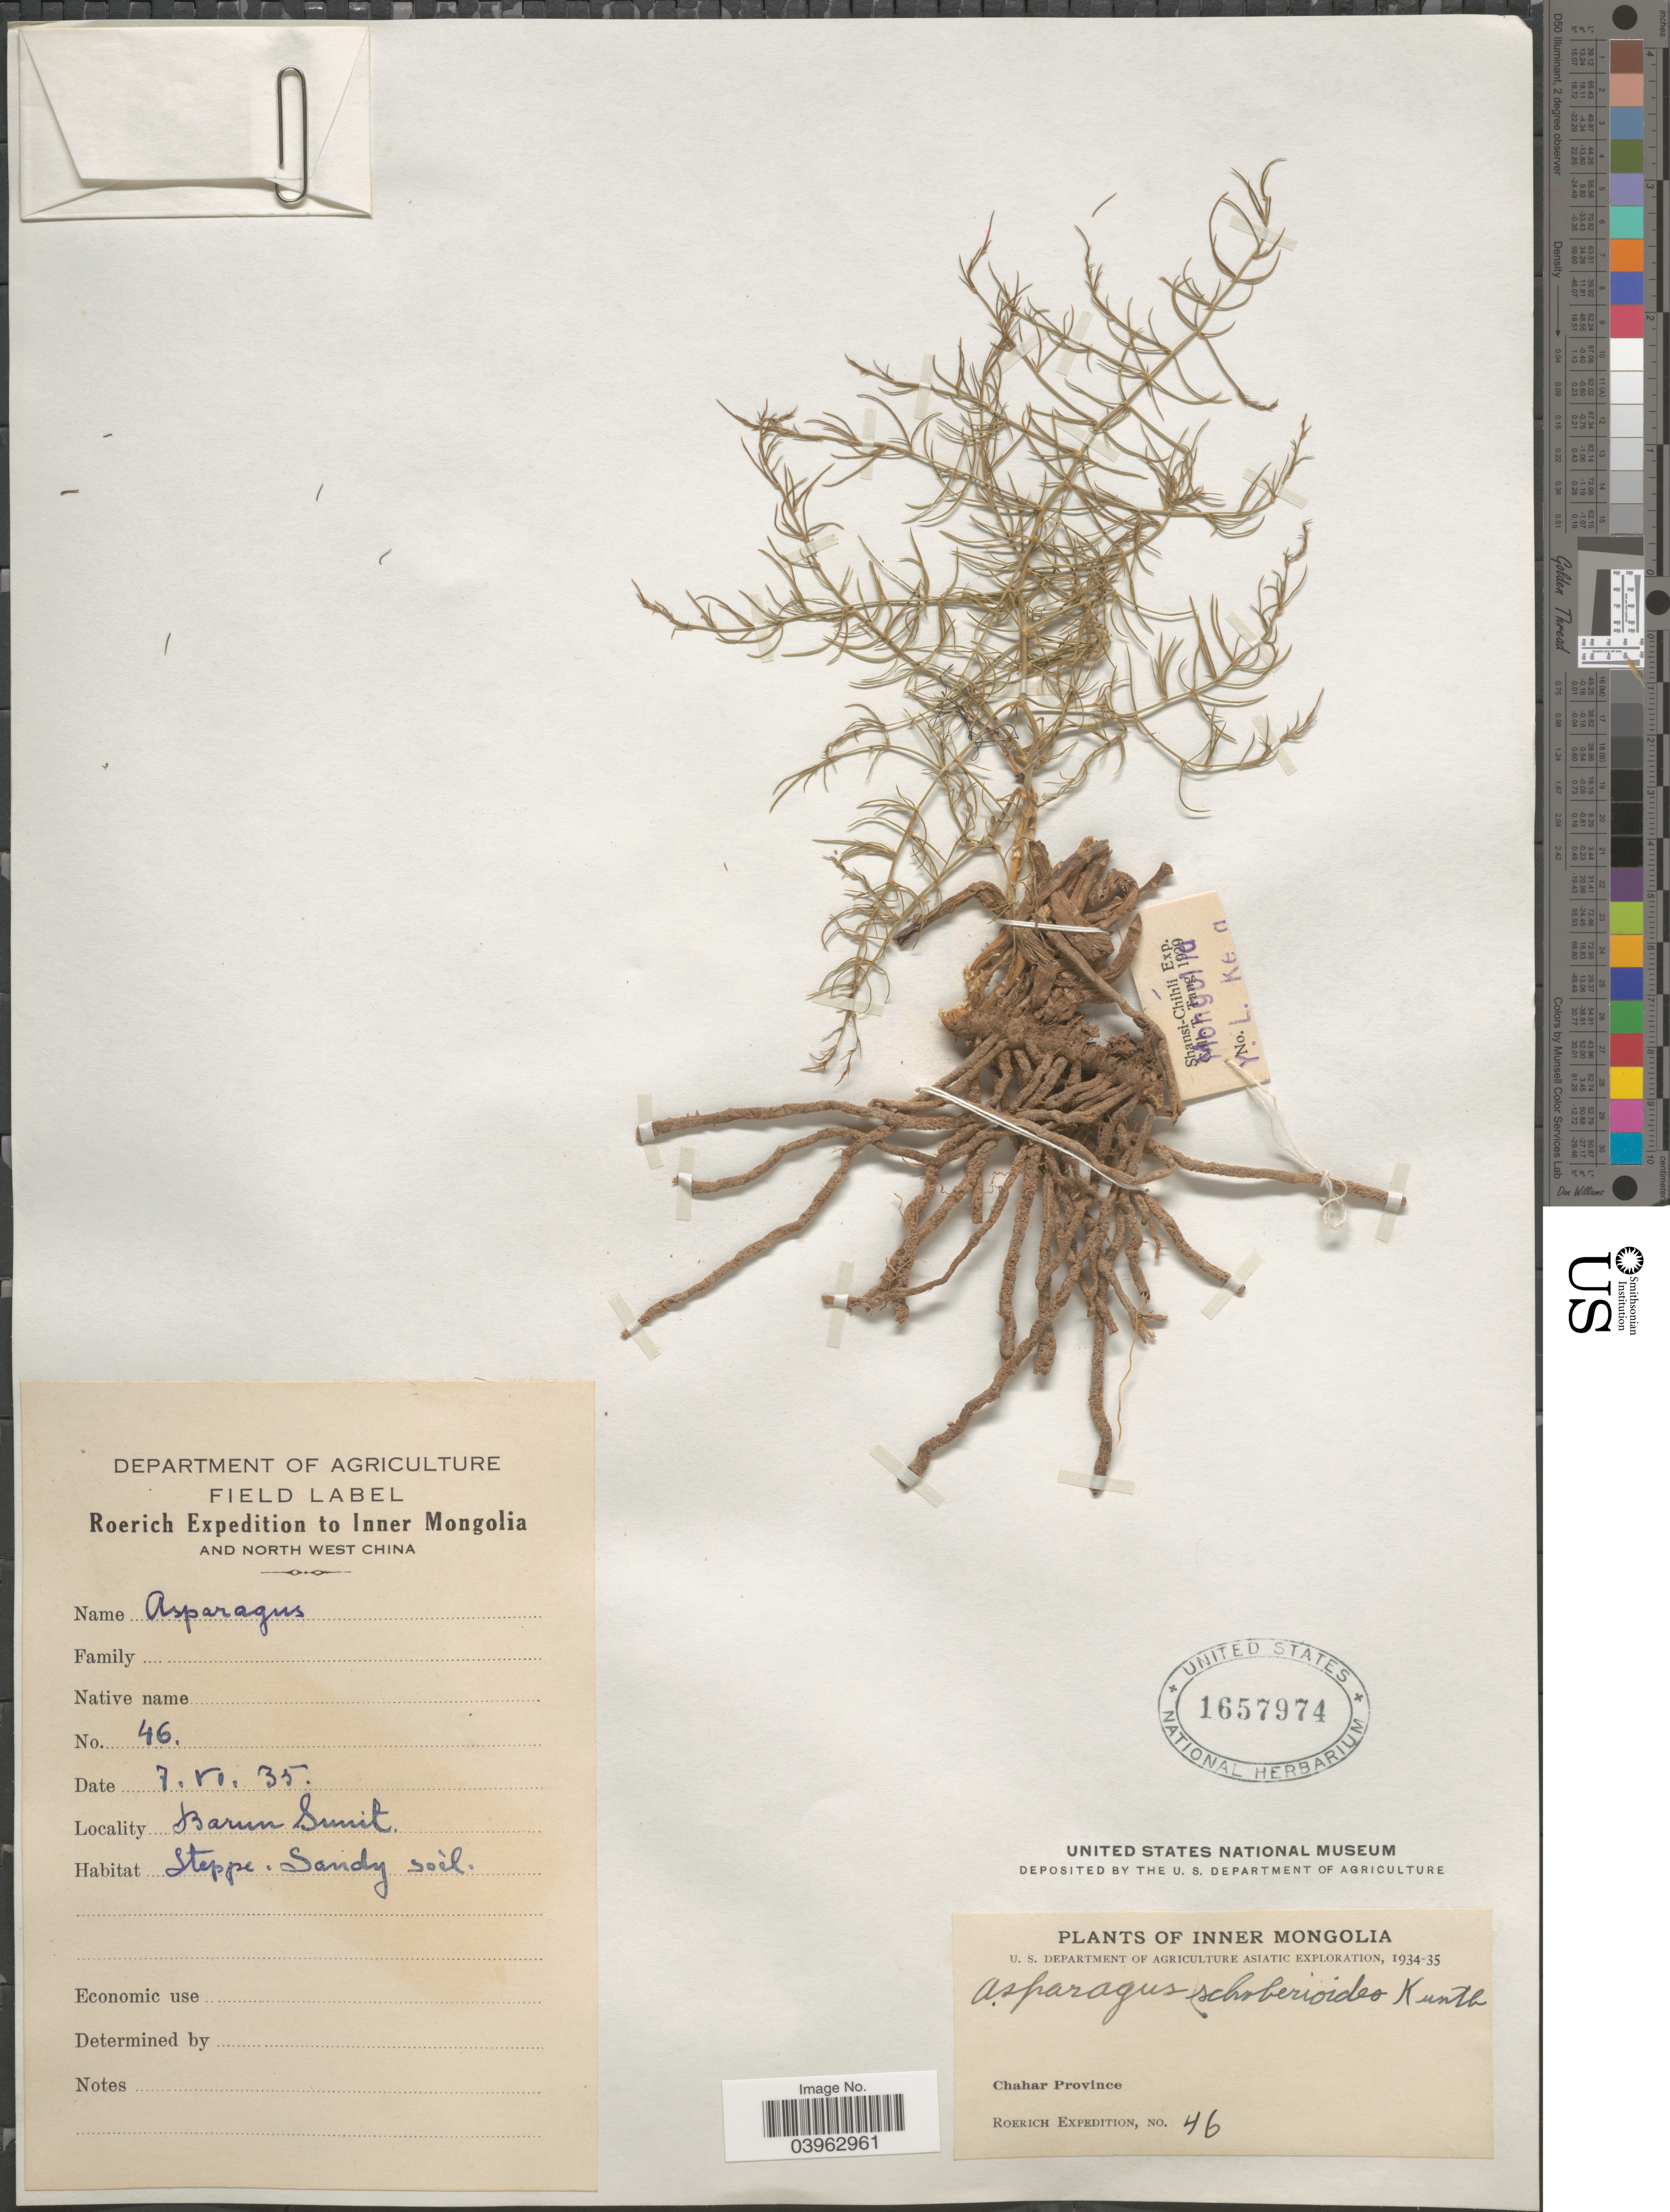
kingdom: Plantae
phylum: Tracheophyta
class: Liliopsida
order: Asparagales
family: Asparagaceae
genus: Asparagus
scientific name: Asparagus schoberioides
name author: Kunth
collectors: Roerich Expedition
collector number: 46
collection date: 1935-06-07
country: China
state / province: Nei Monggol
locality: Inner Mongolia. Chahar Province. Inner Mongolia and North West China. Barun Sunit.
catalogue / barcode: US 1657974